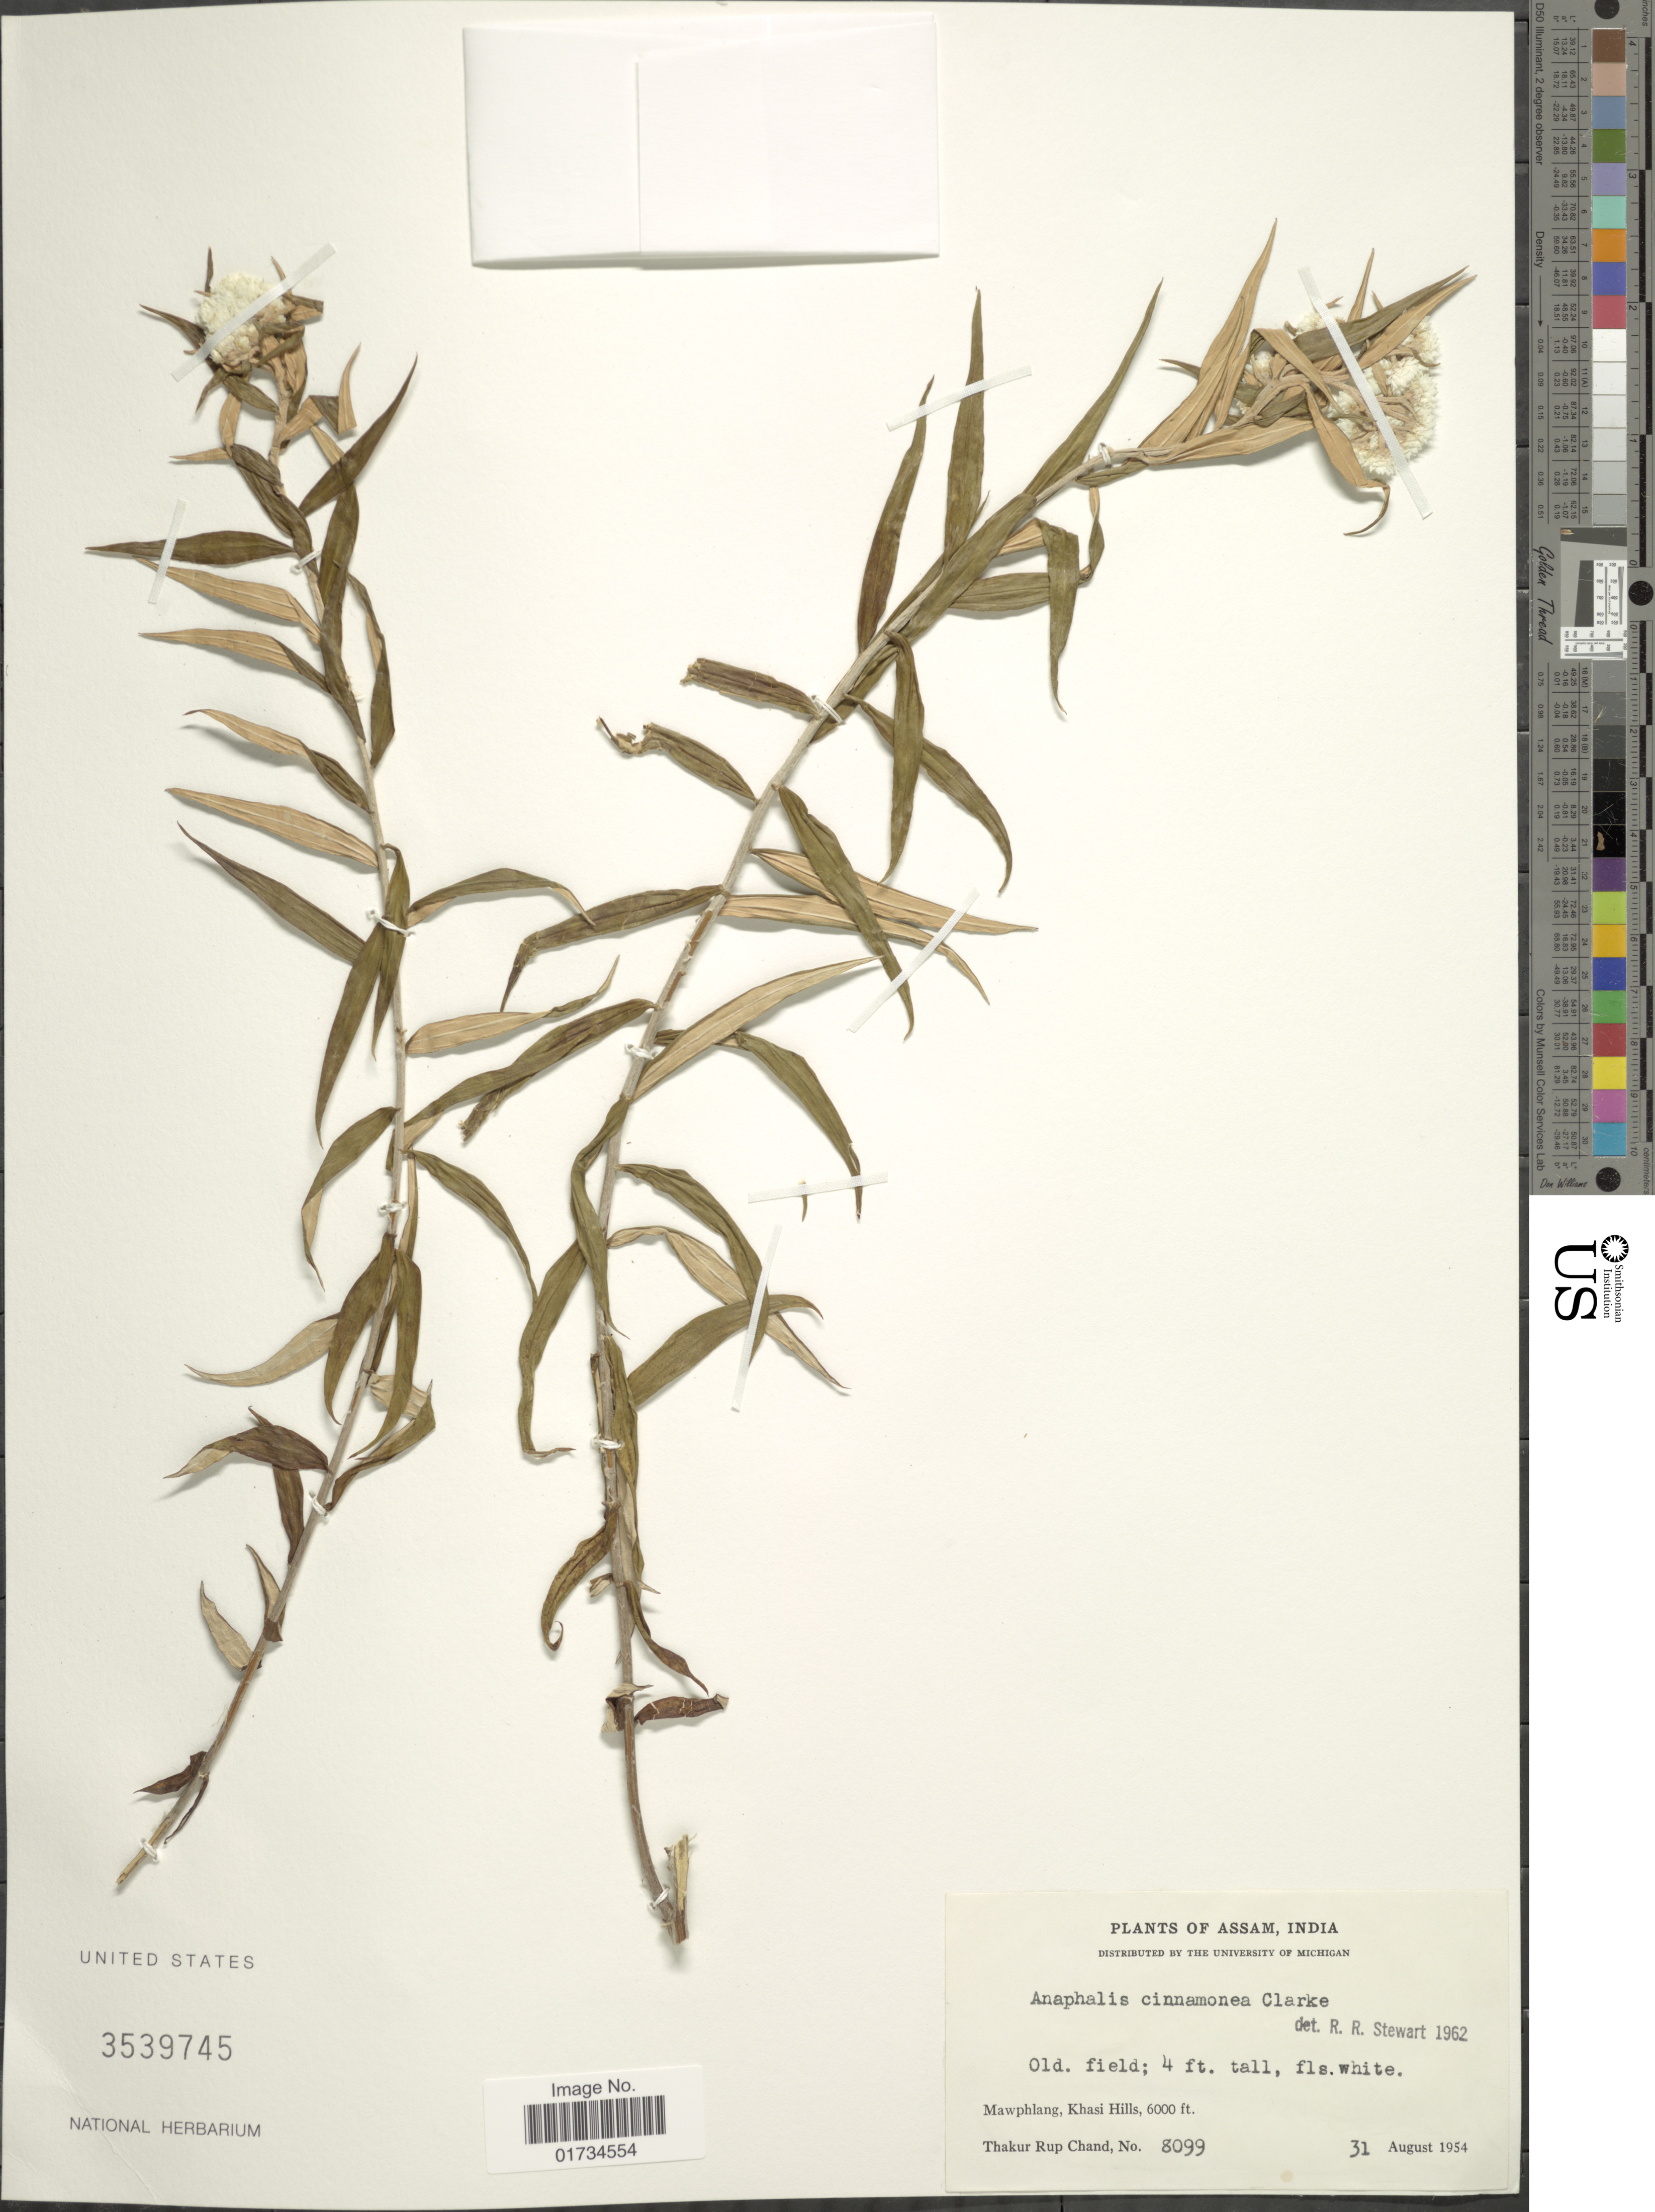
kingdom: Plantae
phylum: Tracheophyta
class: Magnoliopsida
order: Asterales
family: Asteraceae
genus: Anaphalis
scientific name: Anaphalis cinnamomea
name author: (DC.) C.B. Clarke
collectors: T. R. Chand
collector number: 8099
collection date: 1954-08-31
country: India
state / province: Meghalaya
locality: Assam, India. Old. field. Mawphlang, Khasi Hills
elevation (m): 1829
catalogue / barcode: US 3539745